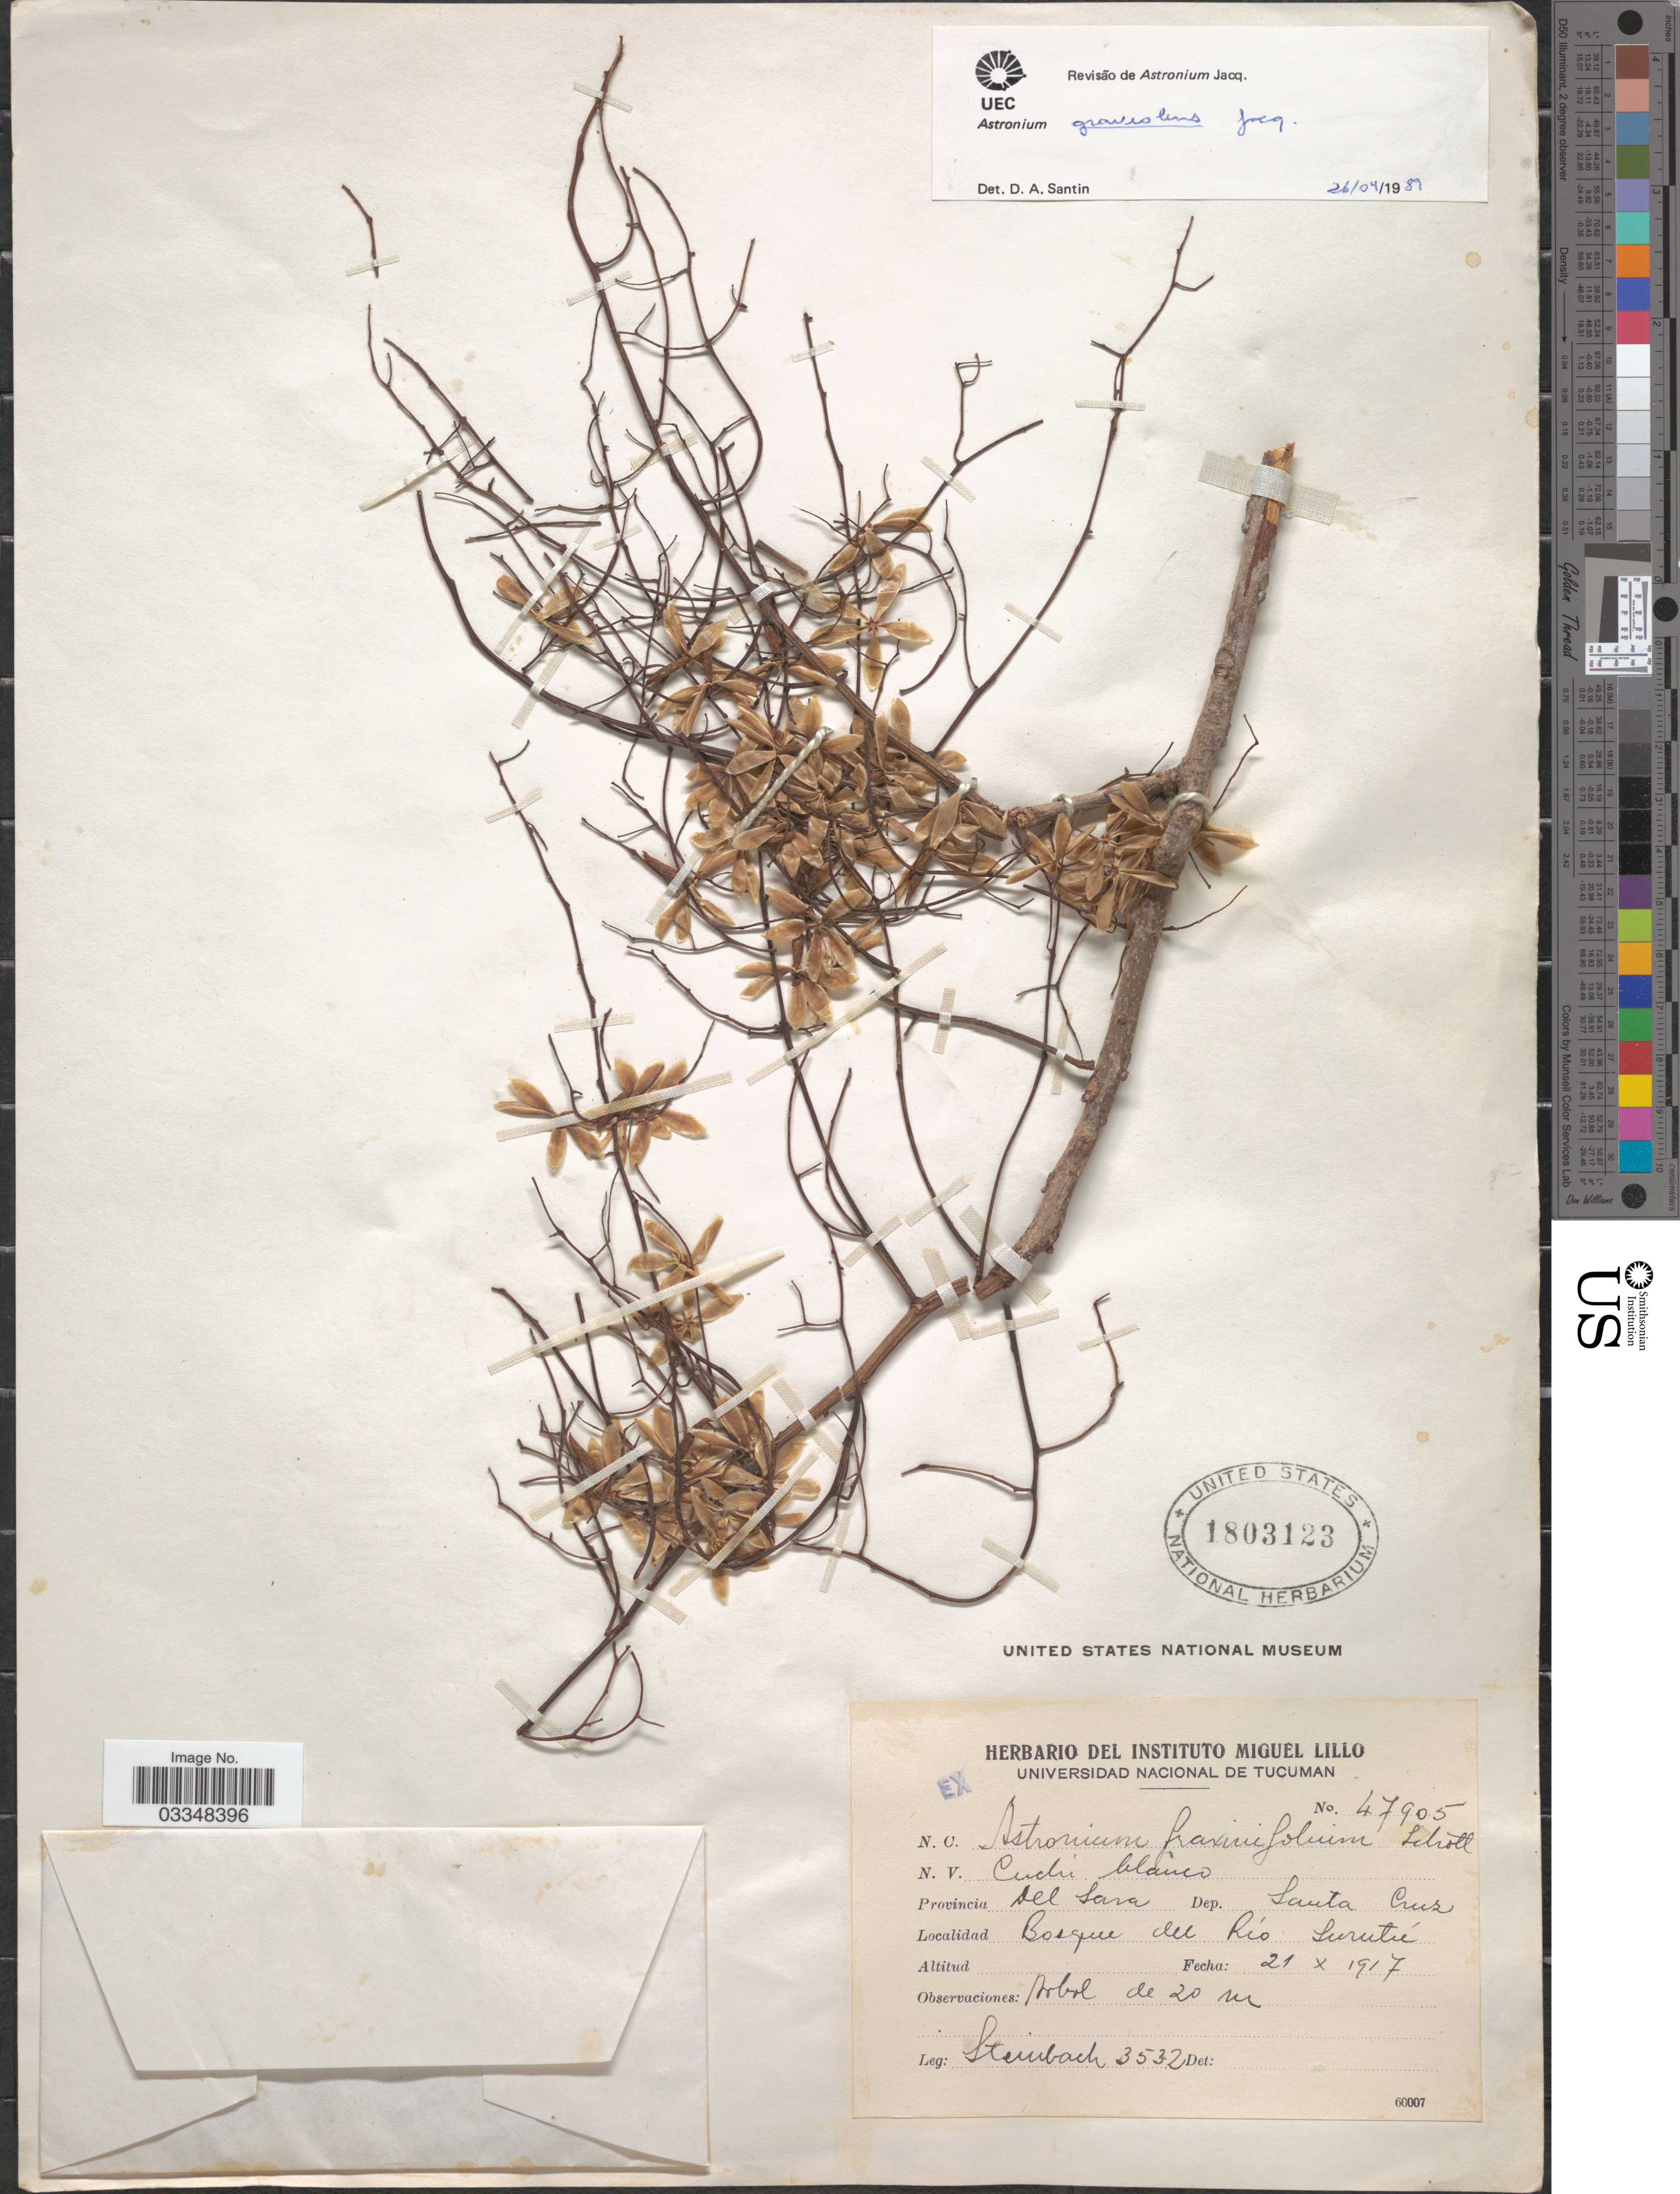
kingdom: Plantae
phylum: Tracheophyta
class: Magnoliopsida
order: Sapindales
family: Anacardiaceae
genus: Astronium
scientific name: Astronium graveolens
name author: Jacq.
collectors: Steinbach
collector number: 3532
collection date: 1917-10-21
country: Argentina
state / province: Santa Cruz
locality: Provincia del Sara. Dep. Santa Cruz. Bosque del Río Surutú.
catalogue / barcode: US 1803123